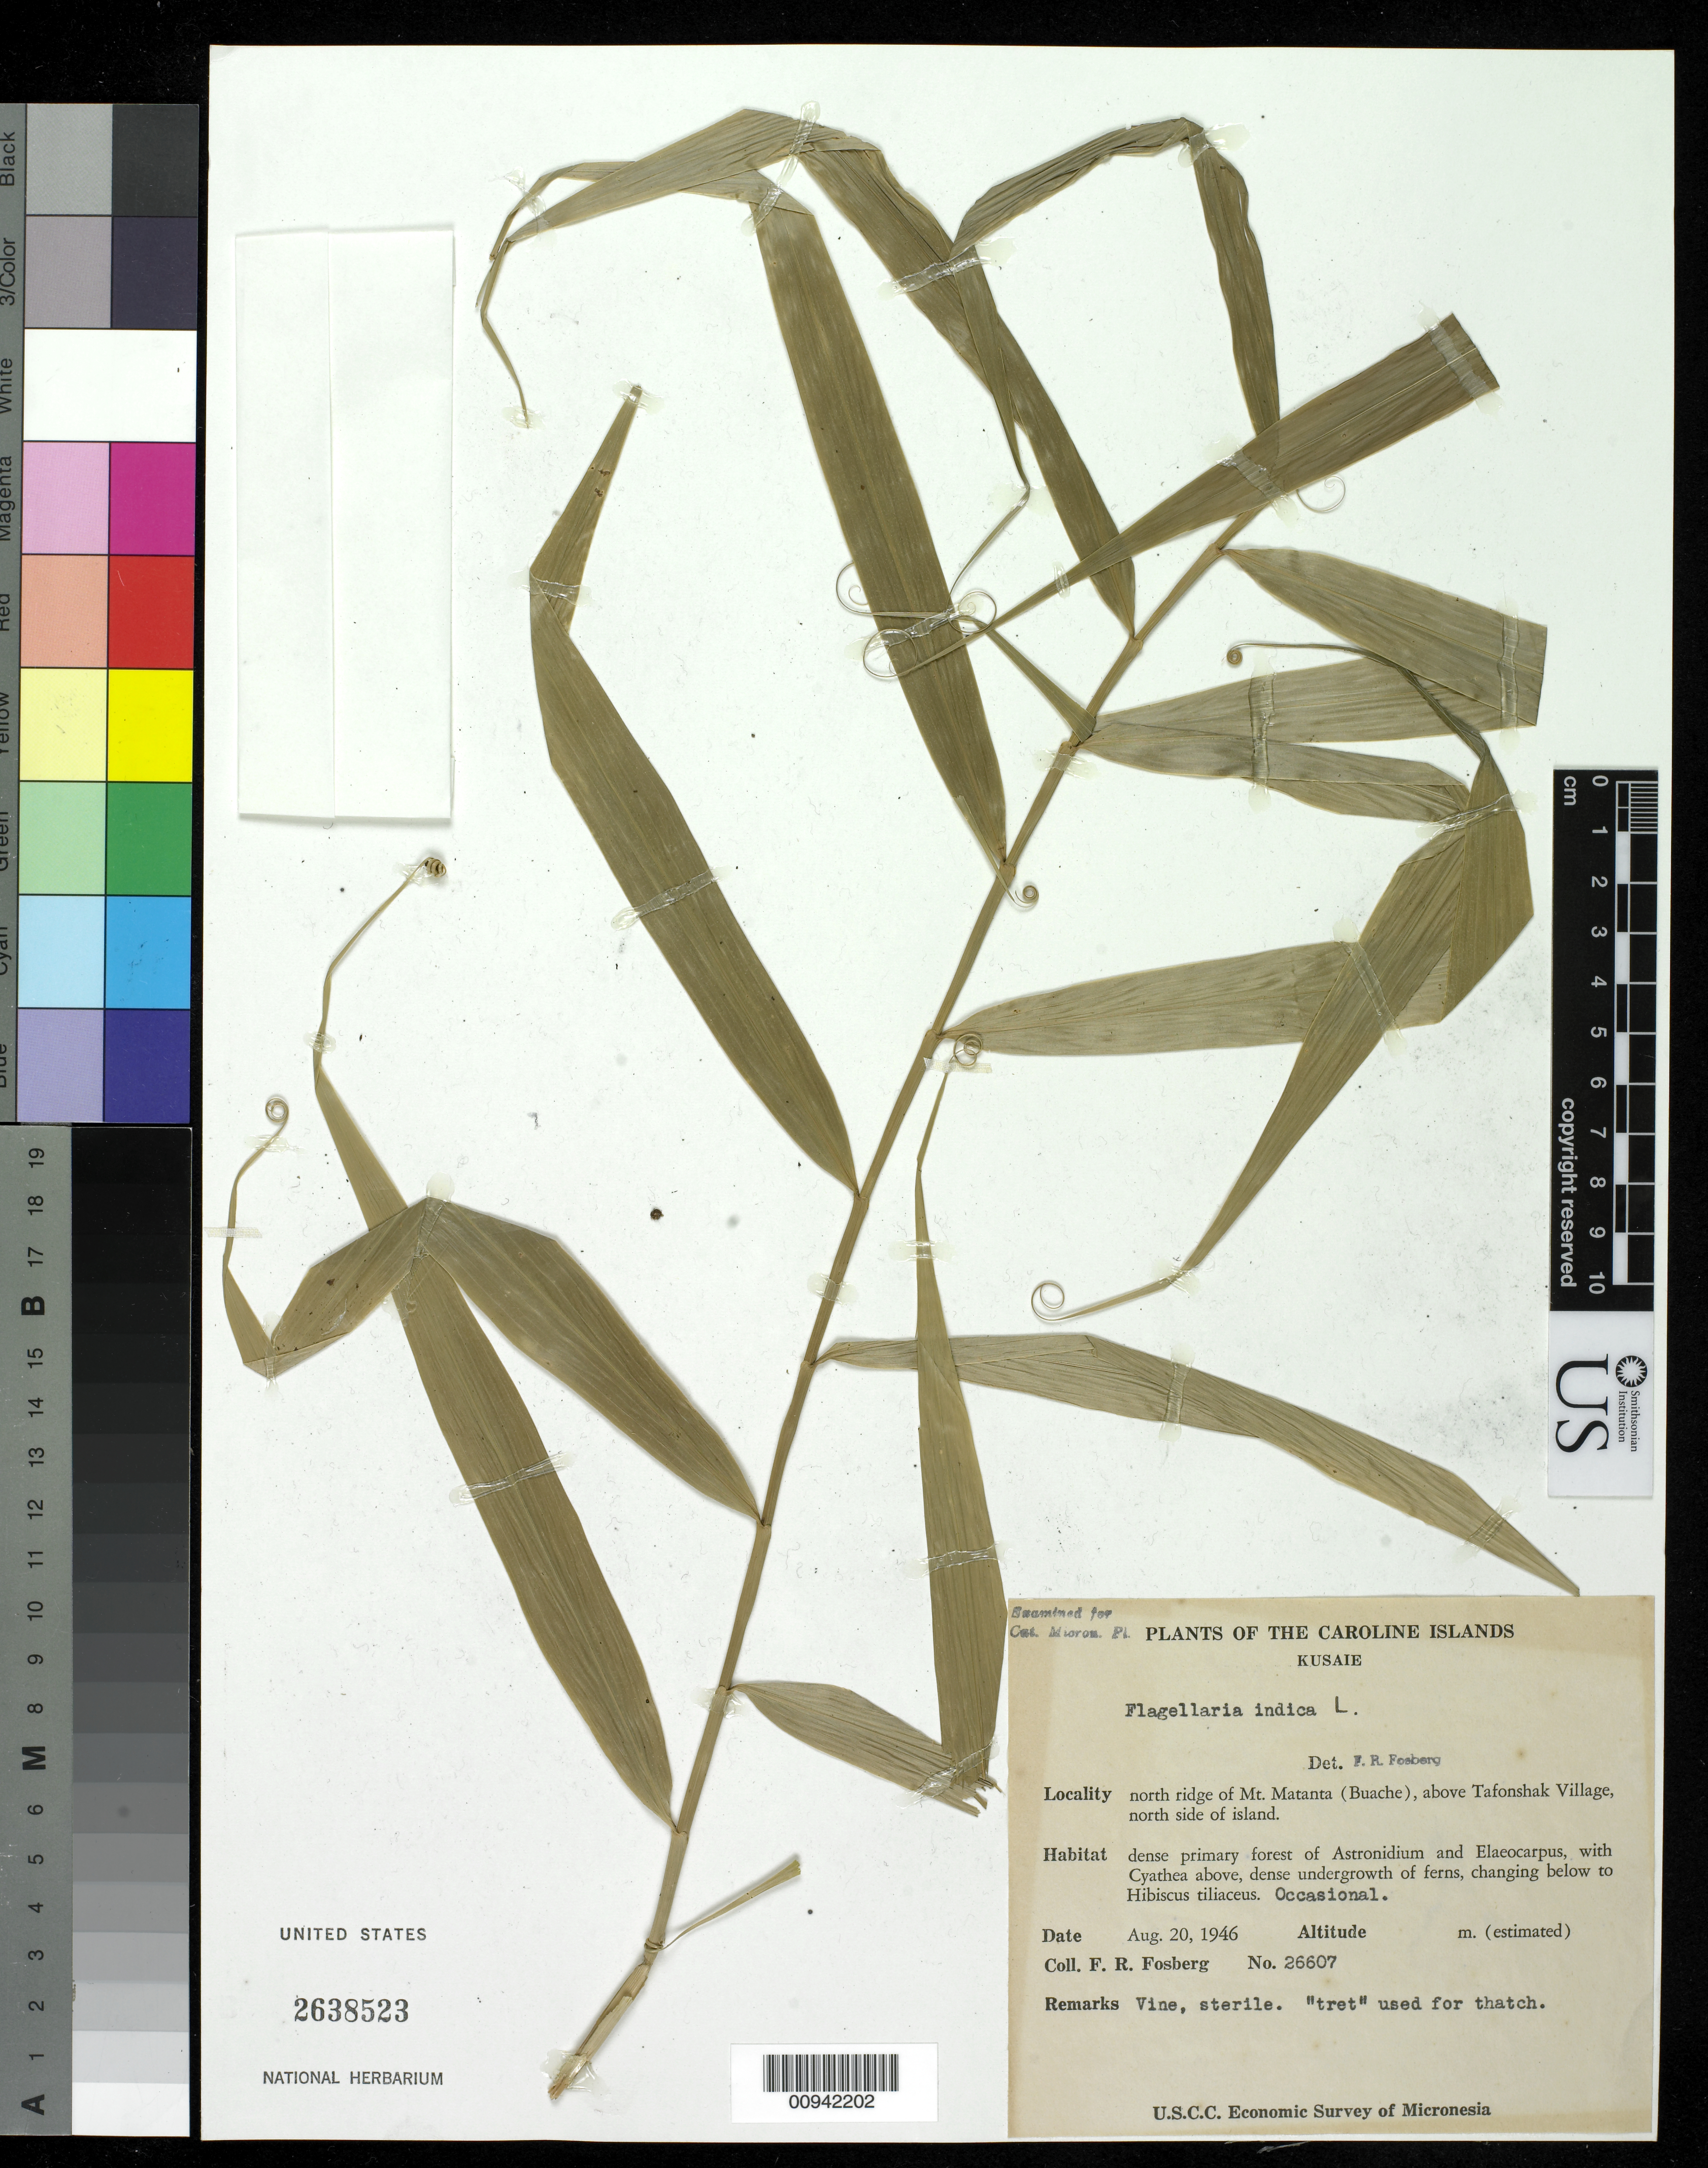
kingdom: Plantae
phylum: Tracheophyta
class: Liliopsida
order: Poales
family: Flagellariaceae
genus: Flagellaria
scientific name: Flagellaria indica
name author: L.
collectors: F. R. Fosberg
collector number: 26607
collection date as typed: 20 Aug 1946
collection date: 1946-08-20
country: Micronesia, Federated States of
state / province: Kosrae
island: Kosrae [Kusaie]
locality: north ridge of Mt. Matanta (Buache), above Tafonshak Village, N side of island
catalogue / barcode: US 2638523